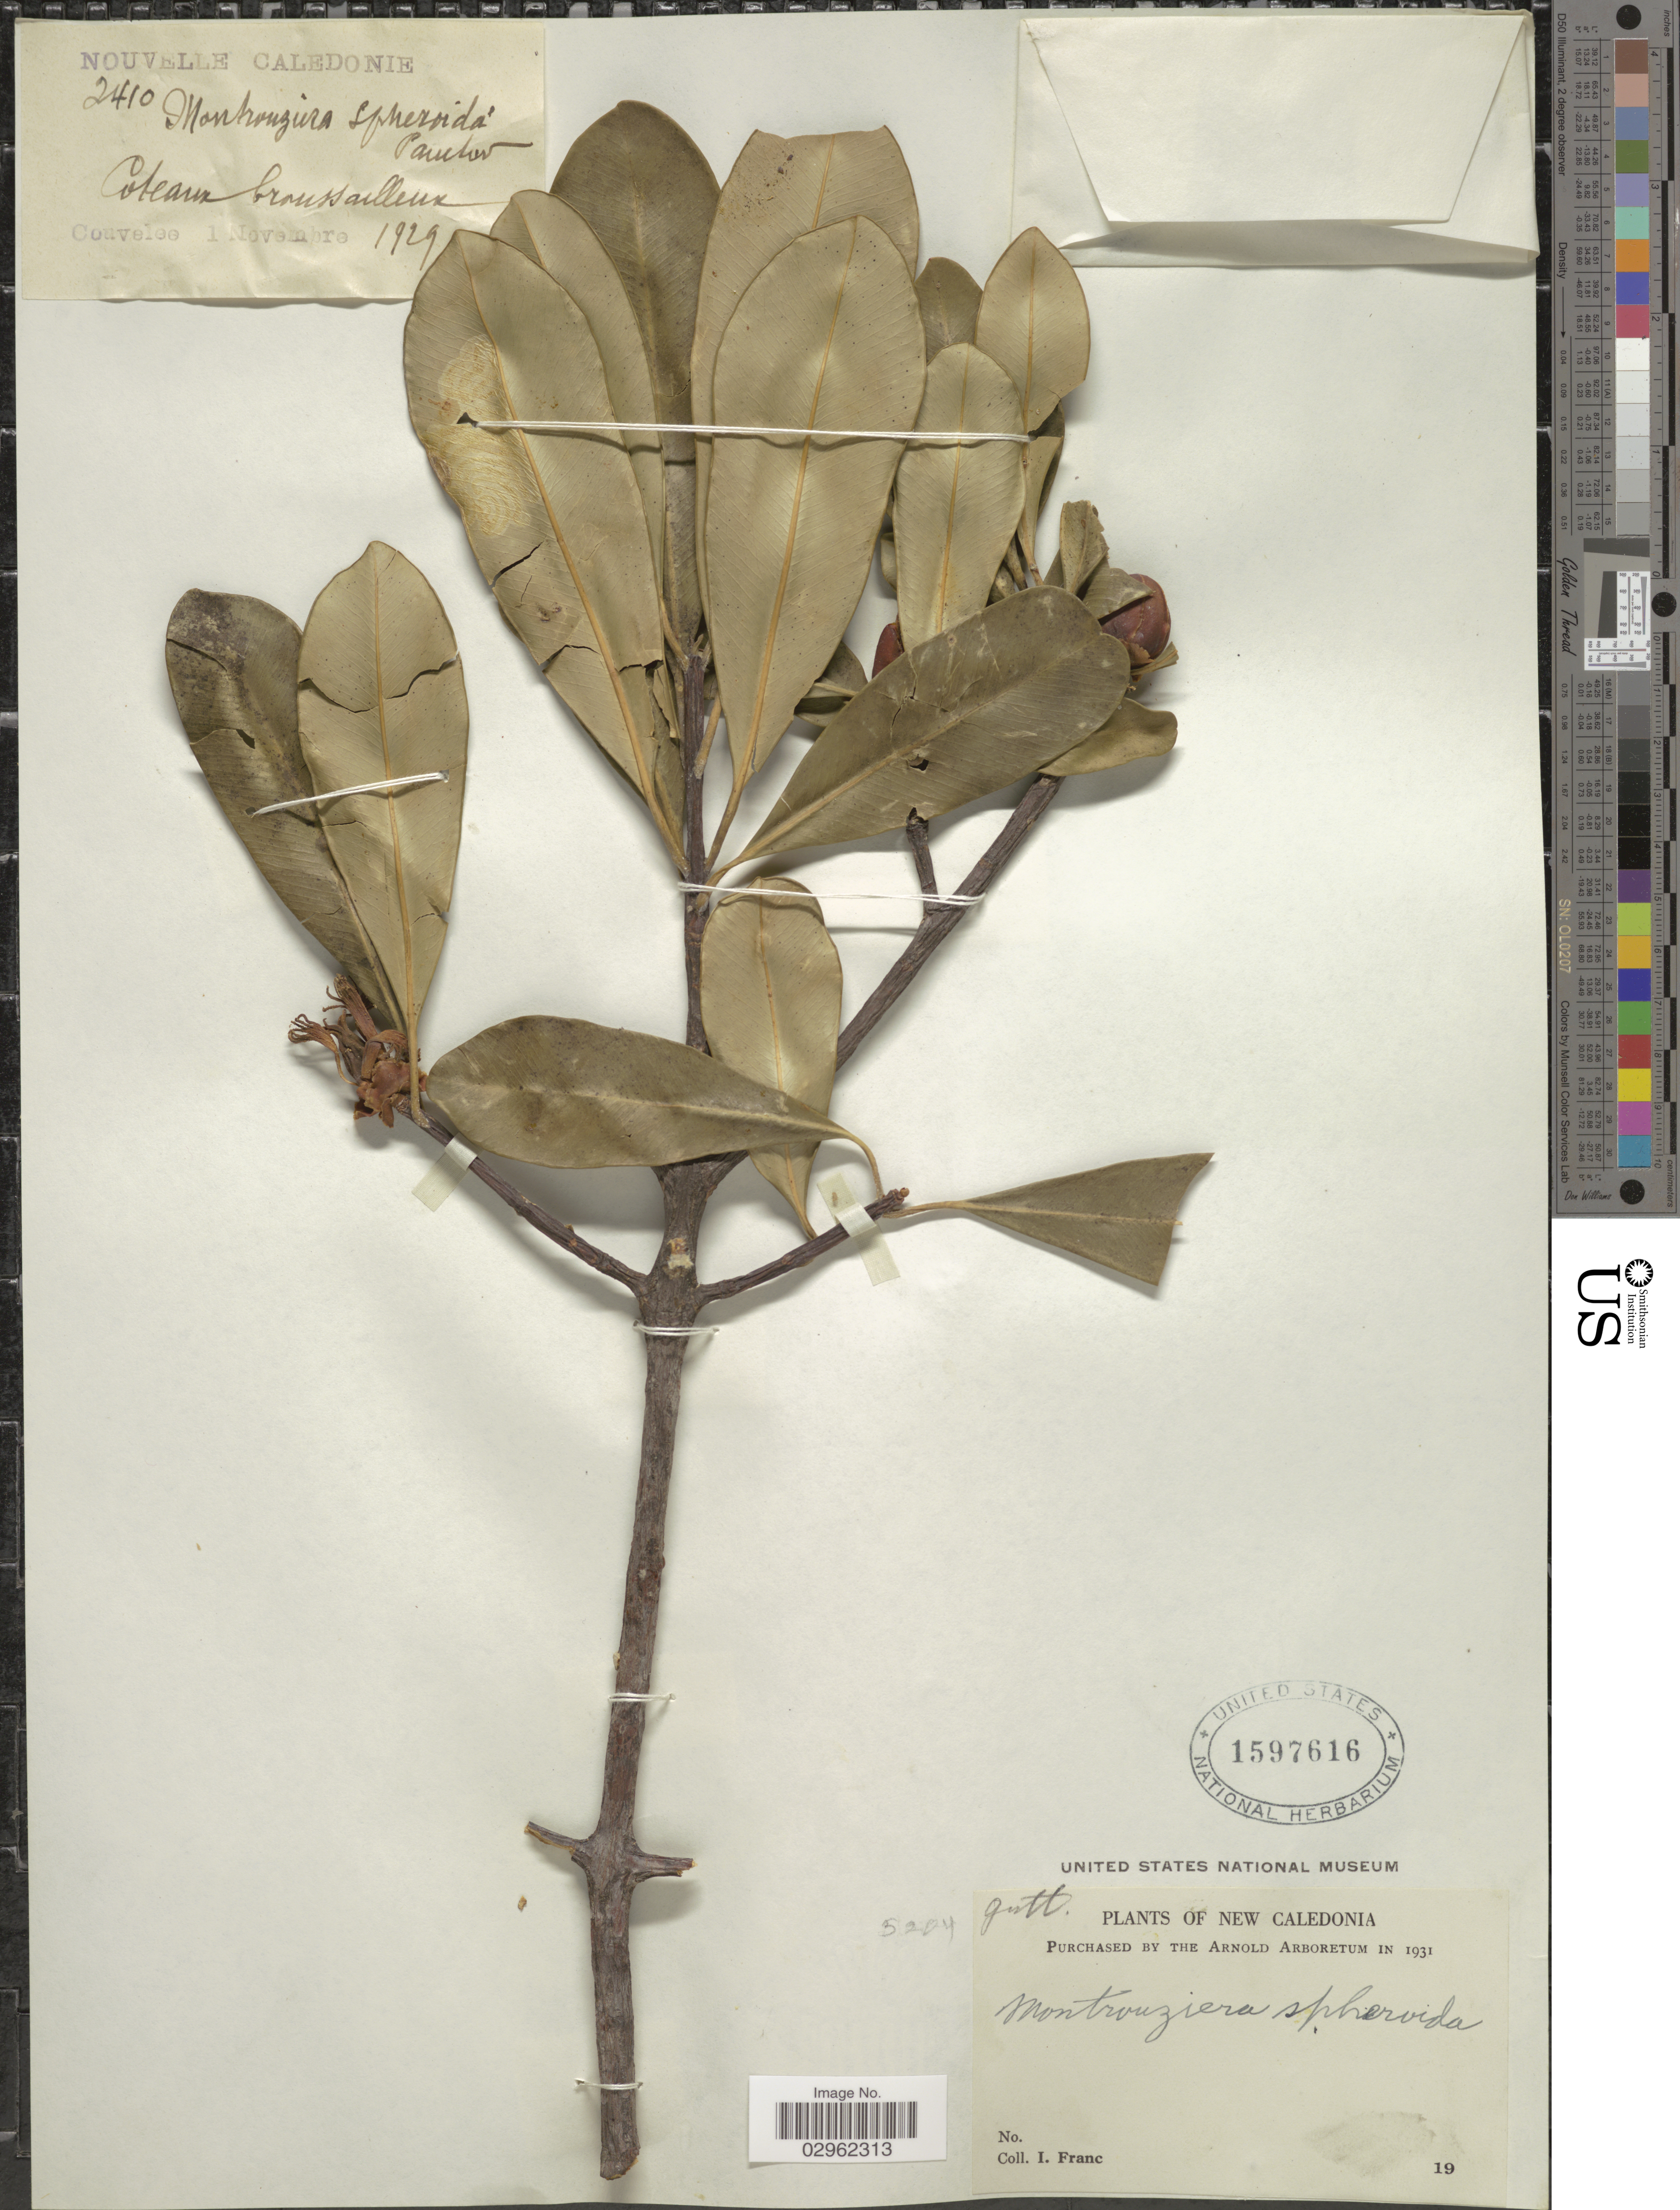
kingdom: Plantae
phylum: Tracheophyta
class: Magnoliopsida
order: Malpighiales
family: Clusiaceae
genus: Montrouziera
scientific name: Montrouziera sphaeroidea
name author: Pancher ex Planch. & Triana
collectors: I. Franc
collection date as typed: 19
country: New Caledonia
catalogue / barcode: US 1597616